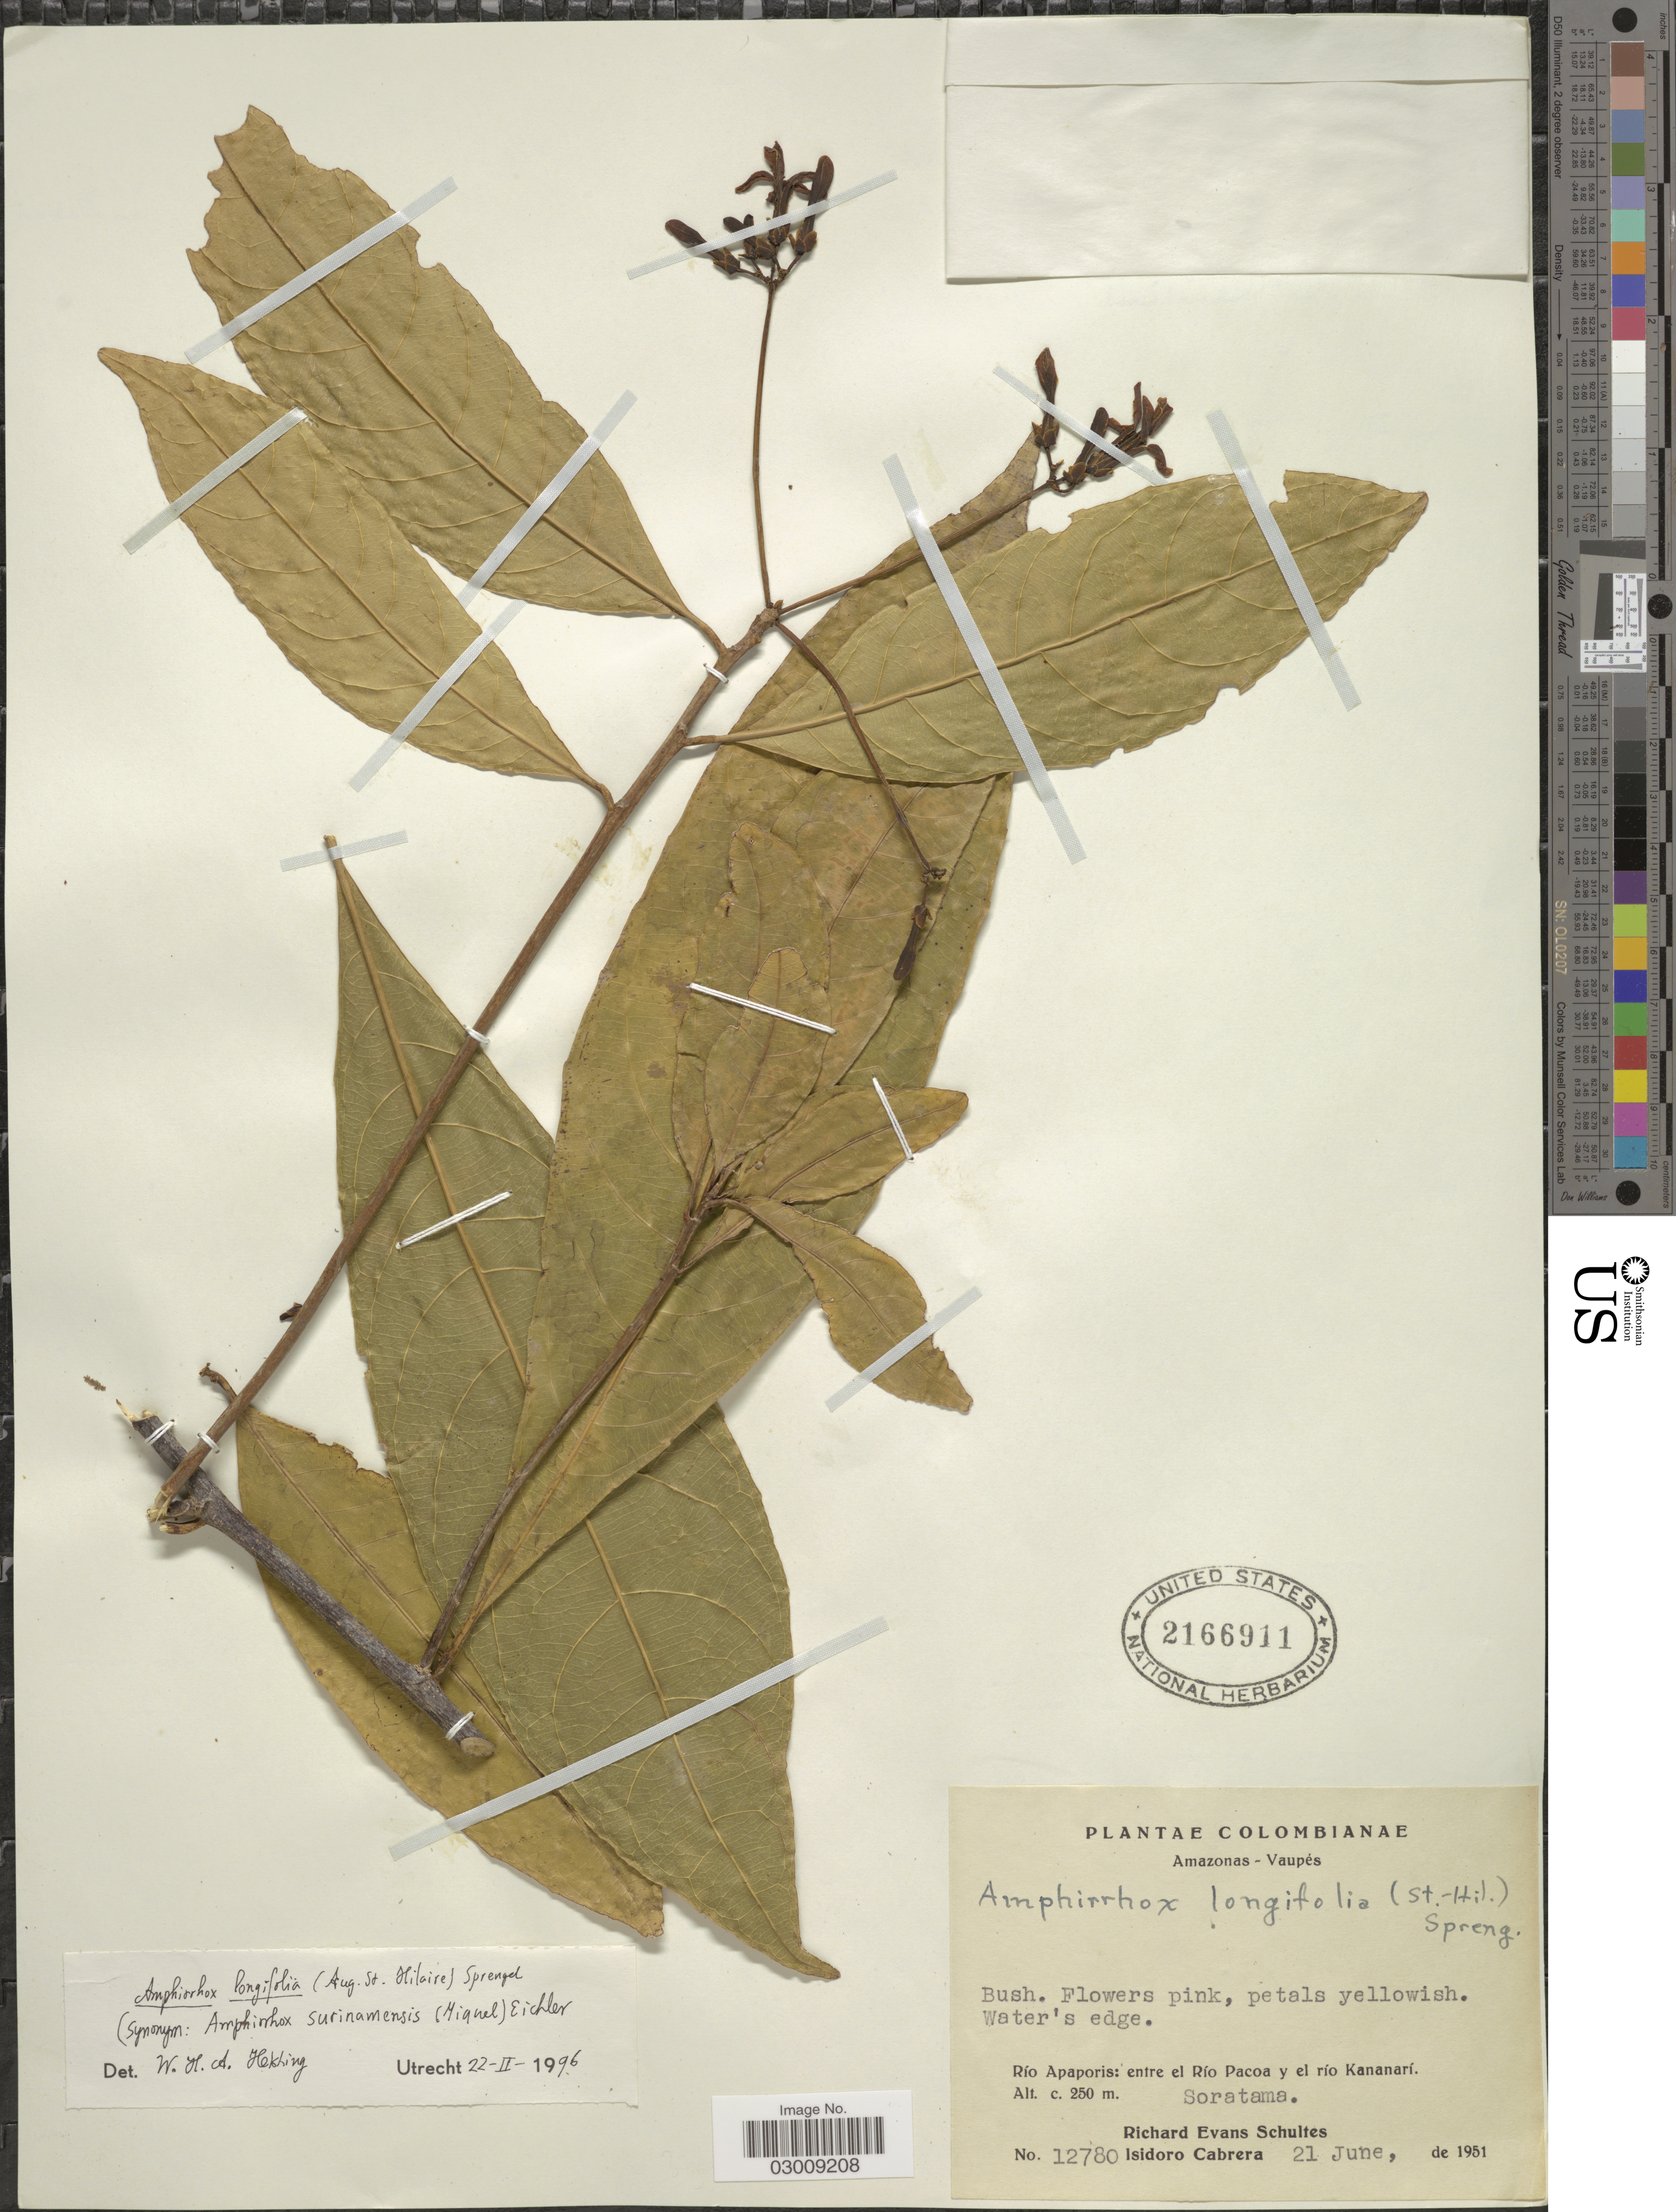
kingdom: Plantae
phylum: Tracheophyta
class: Magnoliopsida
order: Malpighiales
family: Violaceae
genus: Amphirrhox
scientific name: Amphirrhox longifolia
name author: (A. St.-Hil.) Spreng.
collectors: R. E. Schultes & I. Cabrera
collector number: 12780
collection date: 1951-06-21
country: Colombia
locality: Amazonas-Vaupés. Water's edge. Río Apaporis: entre el río Pacoa y el río Kananarí. Soratama.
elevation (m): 250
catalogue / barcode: US 2166911